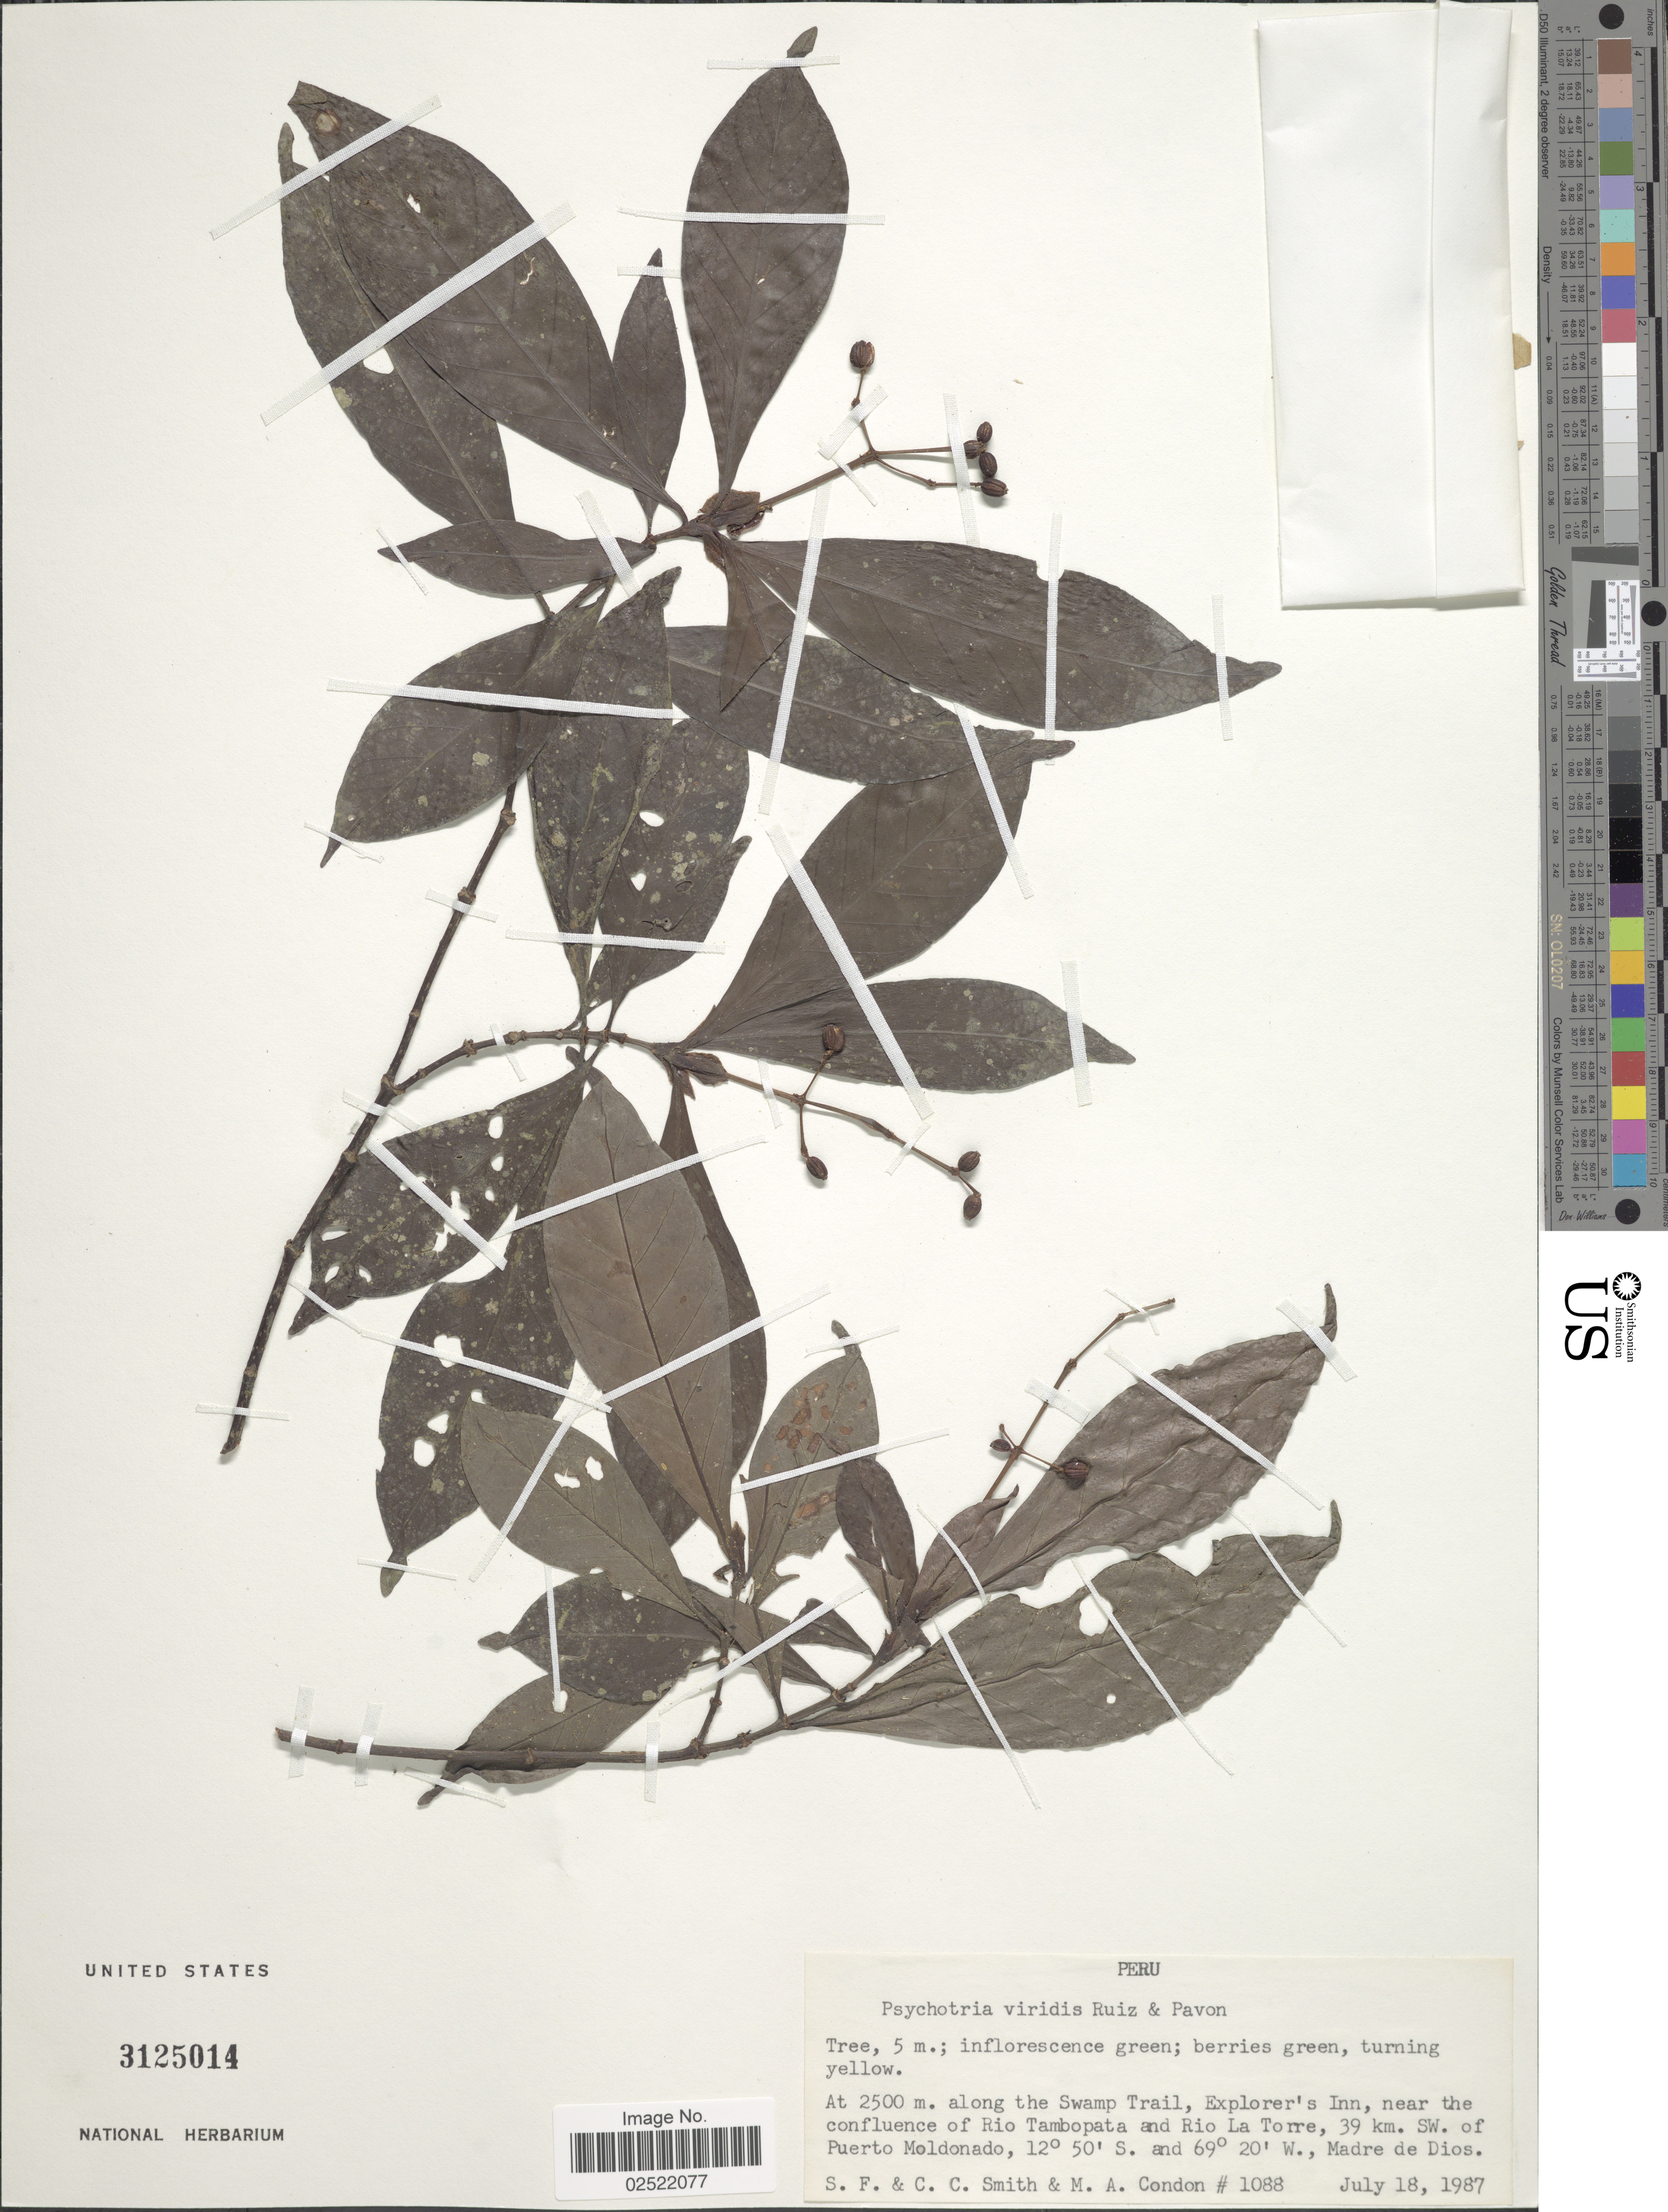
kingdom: Plantae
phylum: Tracheophyta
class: Magnoliopsida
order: Gentianales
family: Rubiaceae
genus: Psychotria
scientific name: Psychotria viridis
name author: Ruiz & Pav.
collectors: S.F. Smith, C. C. Smith & M. Condon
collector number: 1088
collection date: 1987-07-18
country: Peru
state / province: Madre de Dios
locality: At 2500 m. along the Swamp Trail, Explorer's Inn, near the confluence of Rio Tambopata and Rio La Torre, 39 km. SW. of Puerto Moldonado, Madre de Dios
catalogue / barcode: US 3125014